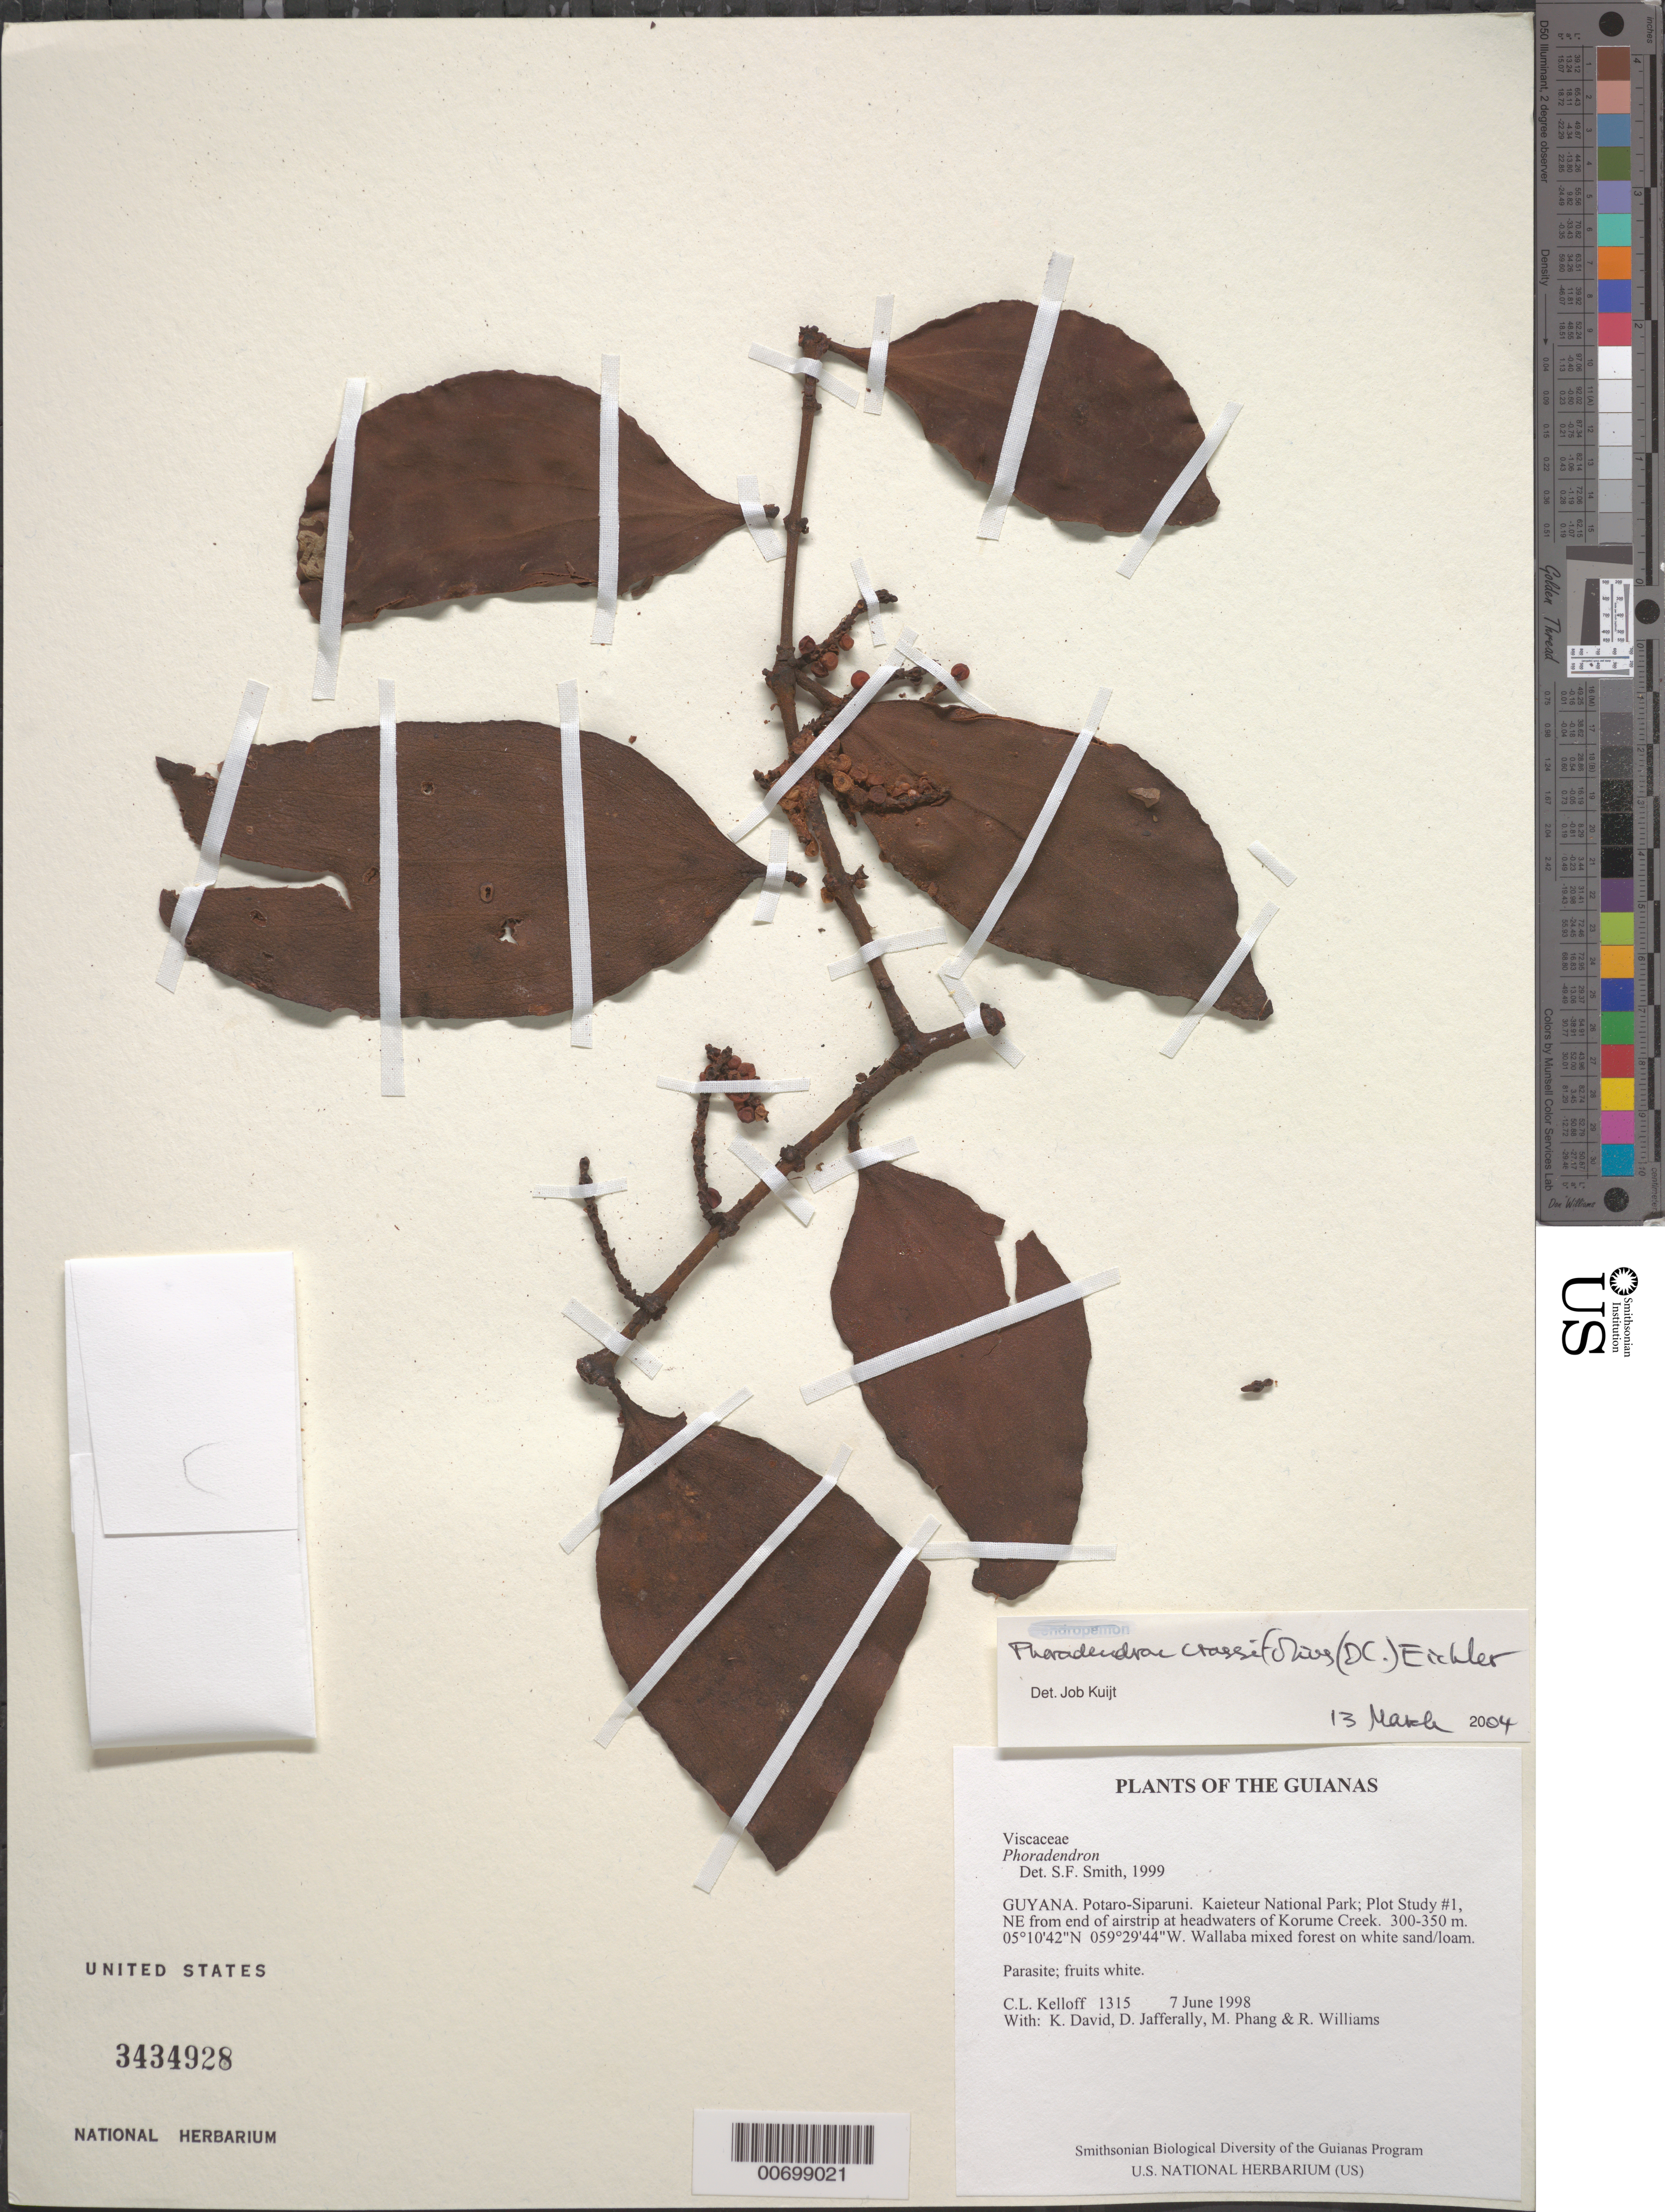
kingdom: Plantae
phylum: Tracheophyta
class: Magnoliopsida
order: Santalales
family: Viscaceae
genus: Phoradendron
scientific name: Phoradendron crassifolium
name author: (Pohl ex DC.) Eichler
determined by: Kuijt, Job, (CANADA)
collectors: C. L. Kelloff, K. David, D. Jafferally, M. Phang & R. Williams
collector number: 1315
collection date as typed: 7 June 1998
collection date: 1998-06-07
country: Guyana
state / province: Potaro-Siparuni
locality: Kaieteur National Park; Plot Study #1, NE from end of airstrip at headwaters of Korume Creek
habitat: Wallaba mixed forest on white sand/loam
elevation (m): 300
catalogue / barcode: US 3434928